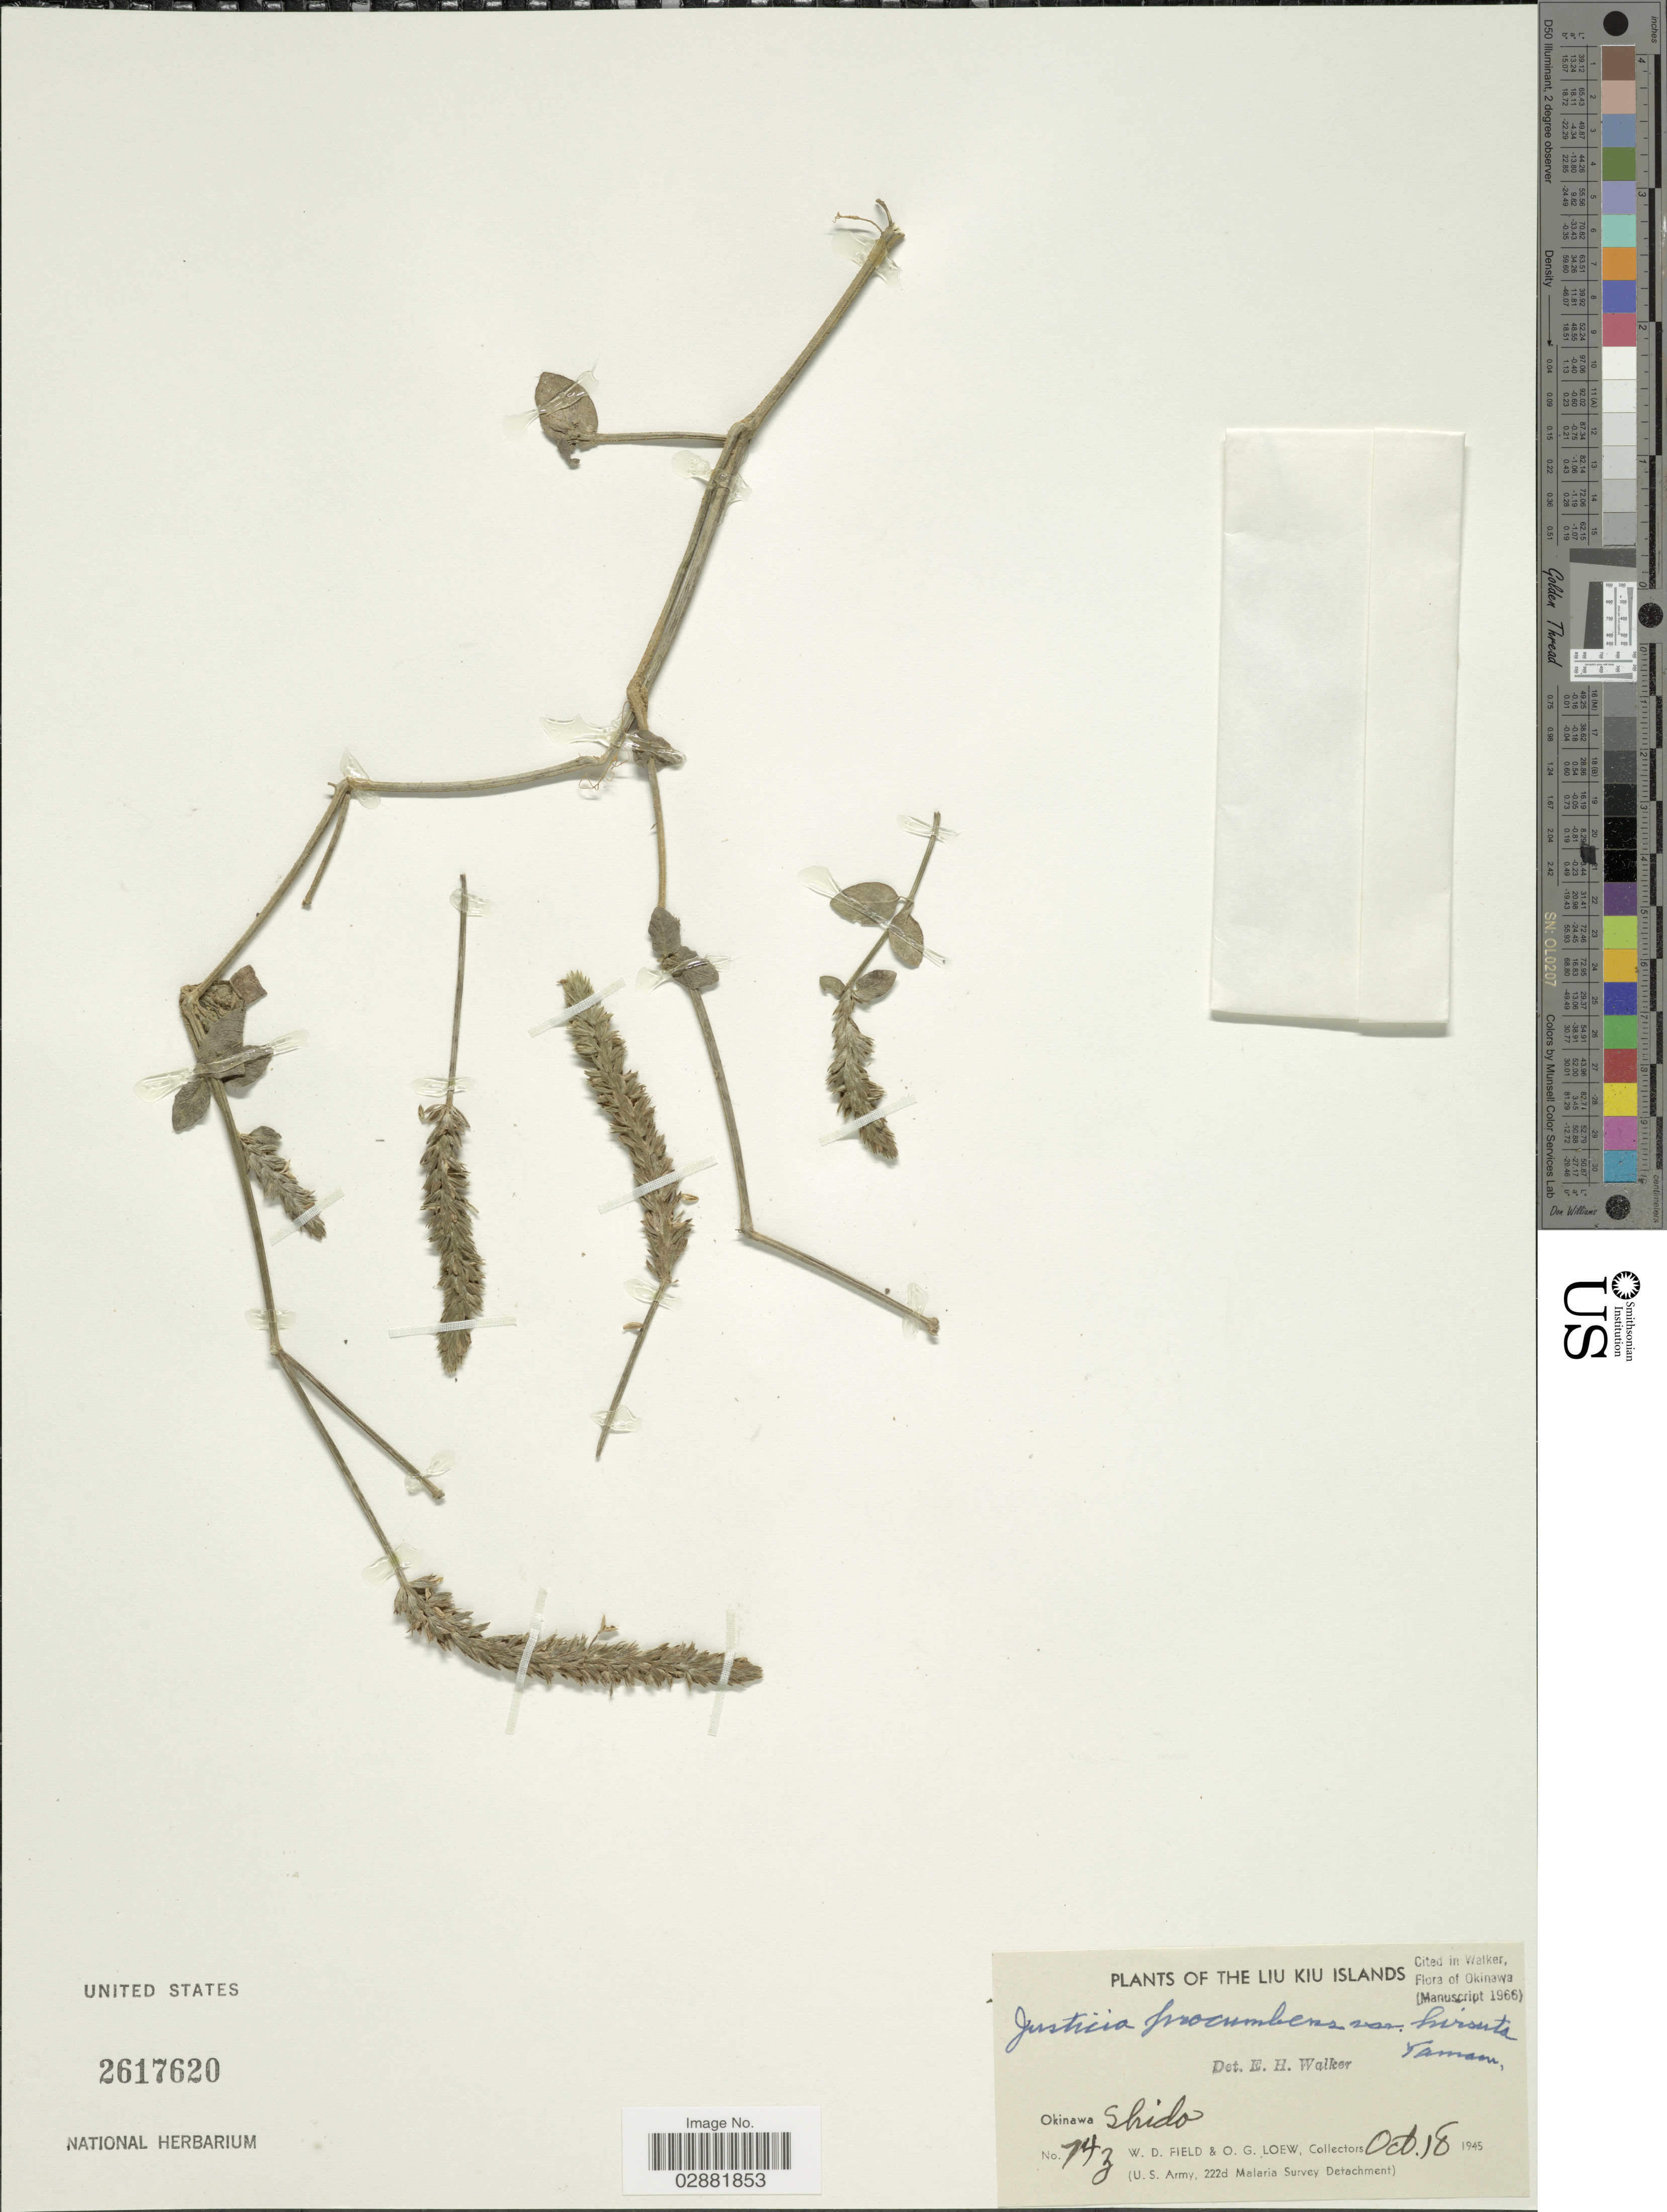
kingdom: Plantae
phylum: Tracheophyta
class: Magnoliopsida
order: Lamiales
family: Acanthaceae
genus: Justicia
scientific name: Justicia procumbens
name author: L.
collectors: W. D. Field & O. G. Loew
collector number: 143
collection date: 1945-10-18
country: Japan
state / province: Okinawa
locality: Liu Kiu Islands, Okinawa Shido.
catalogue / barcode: US 2617620